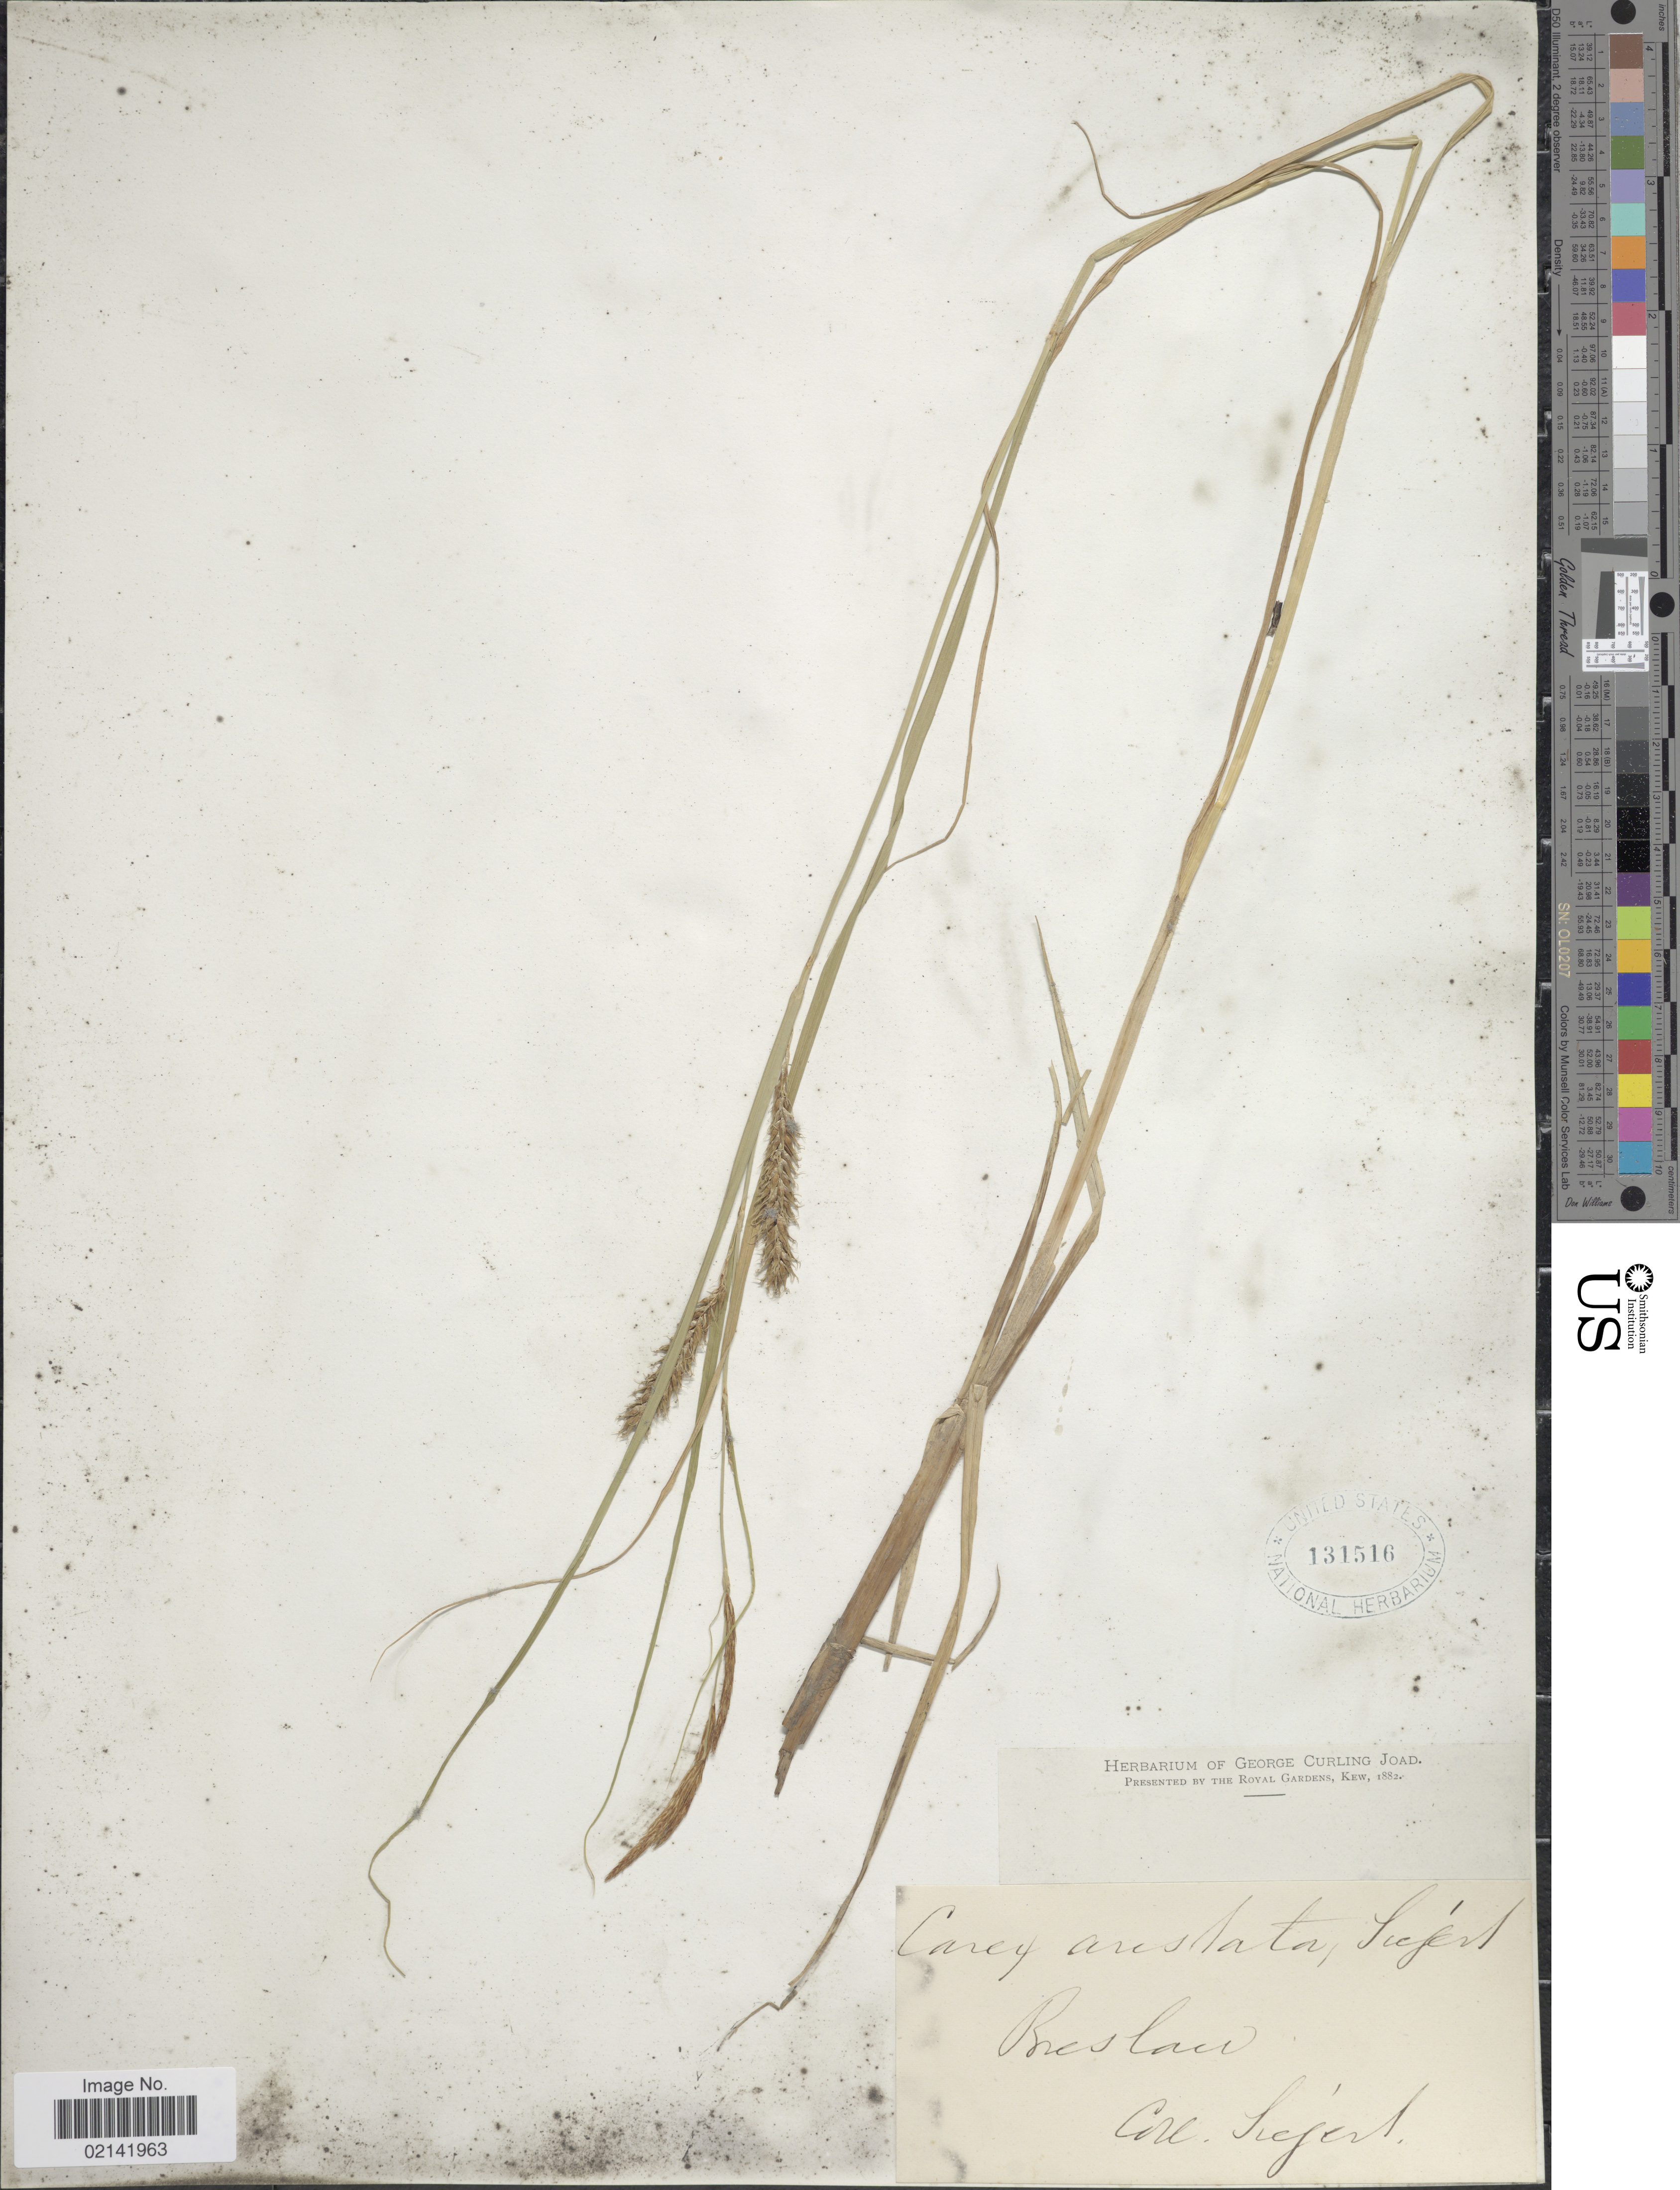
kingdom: Plantae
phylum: Tracheophyta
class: Liliopsida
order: Poales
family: Cyperaceae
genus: Carex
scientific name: Carex atherodes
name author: Spreng.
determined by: Strong, Mark T., (BOT), Smithsonian Institution - National Museum of Natural History (UNITED STATES)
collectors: Sieferd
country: Poland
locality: Breslau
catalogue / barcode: US 131516